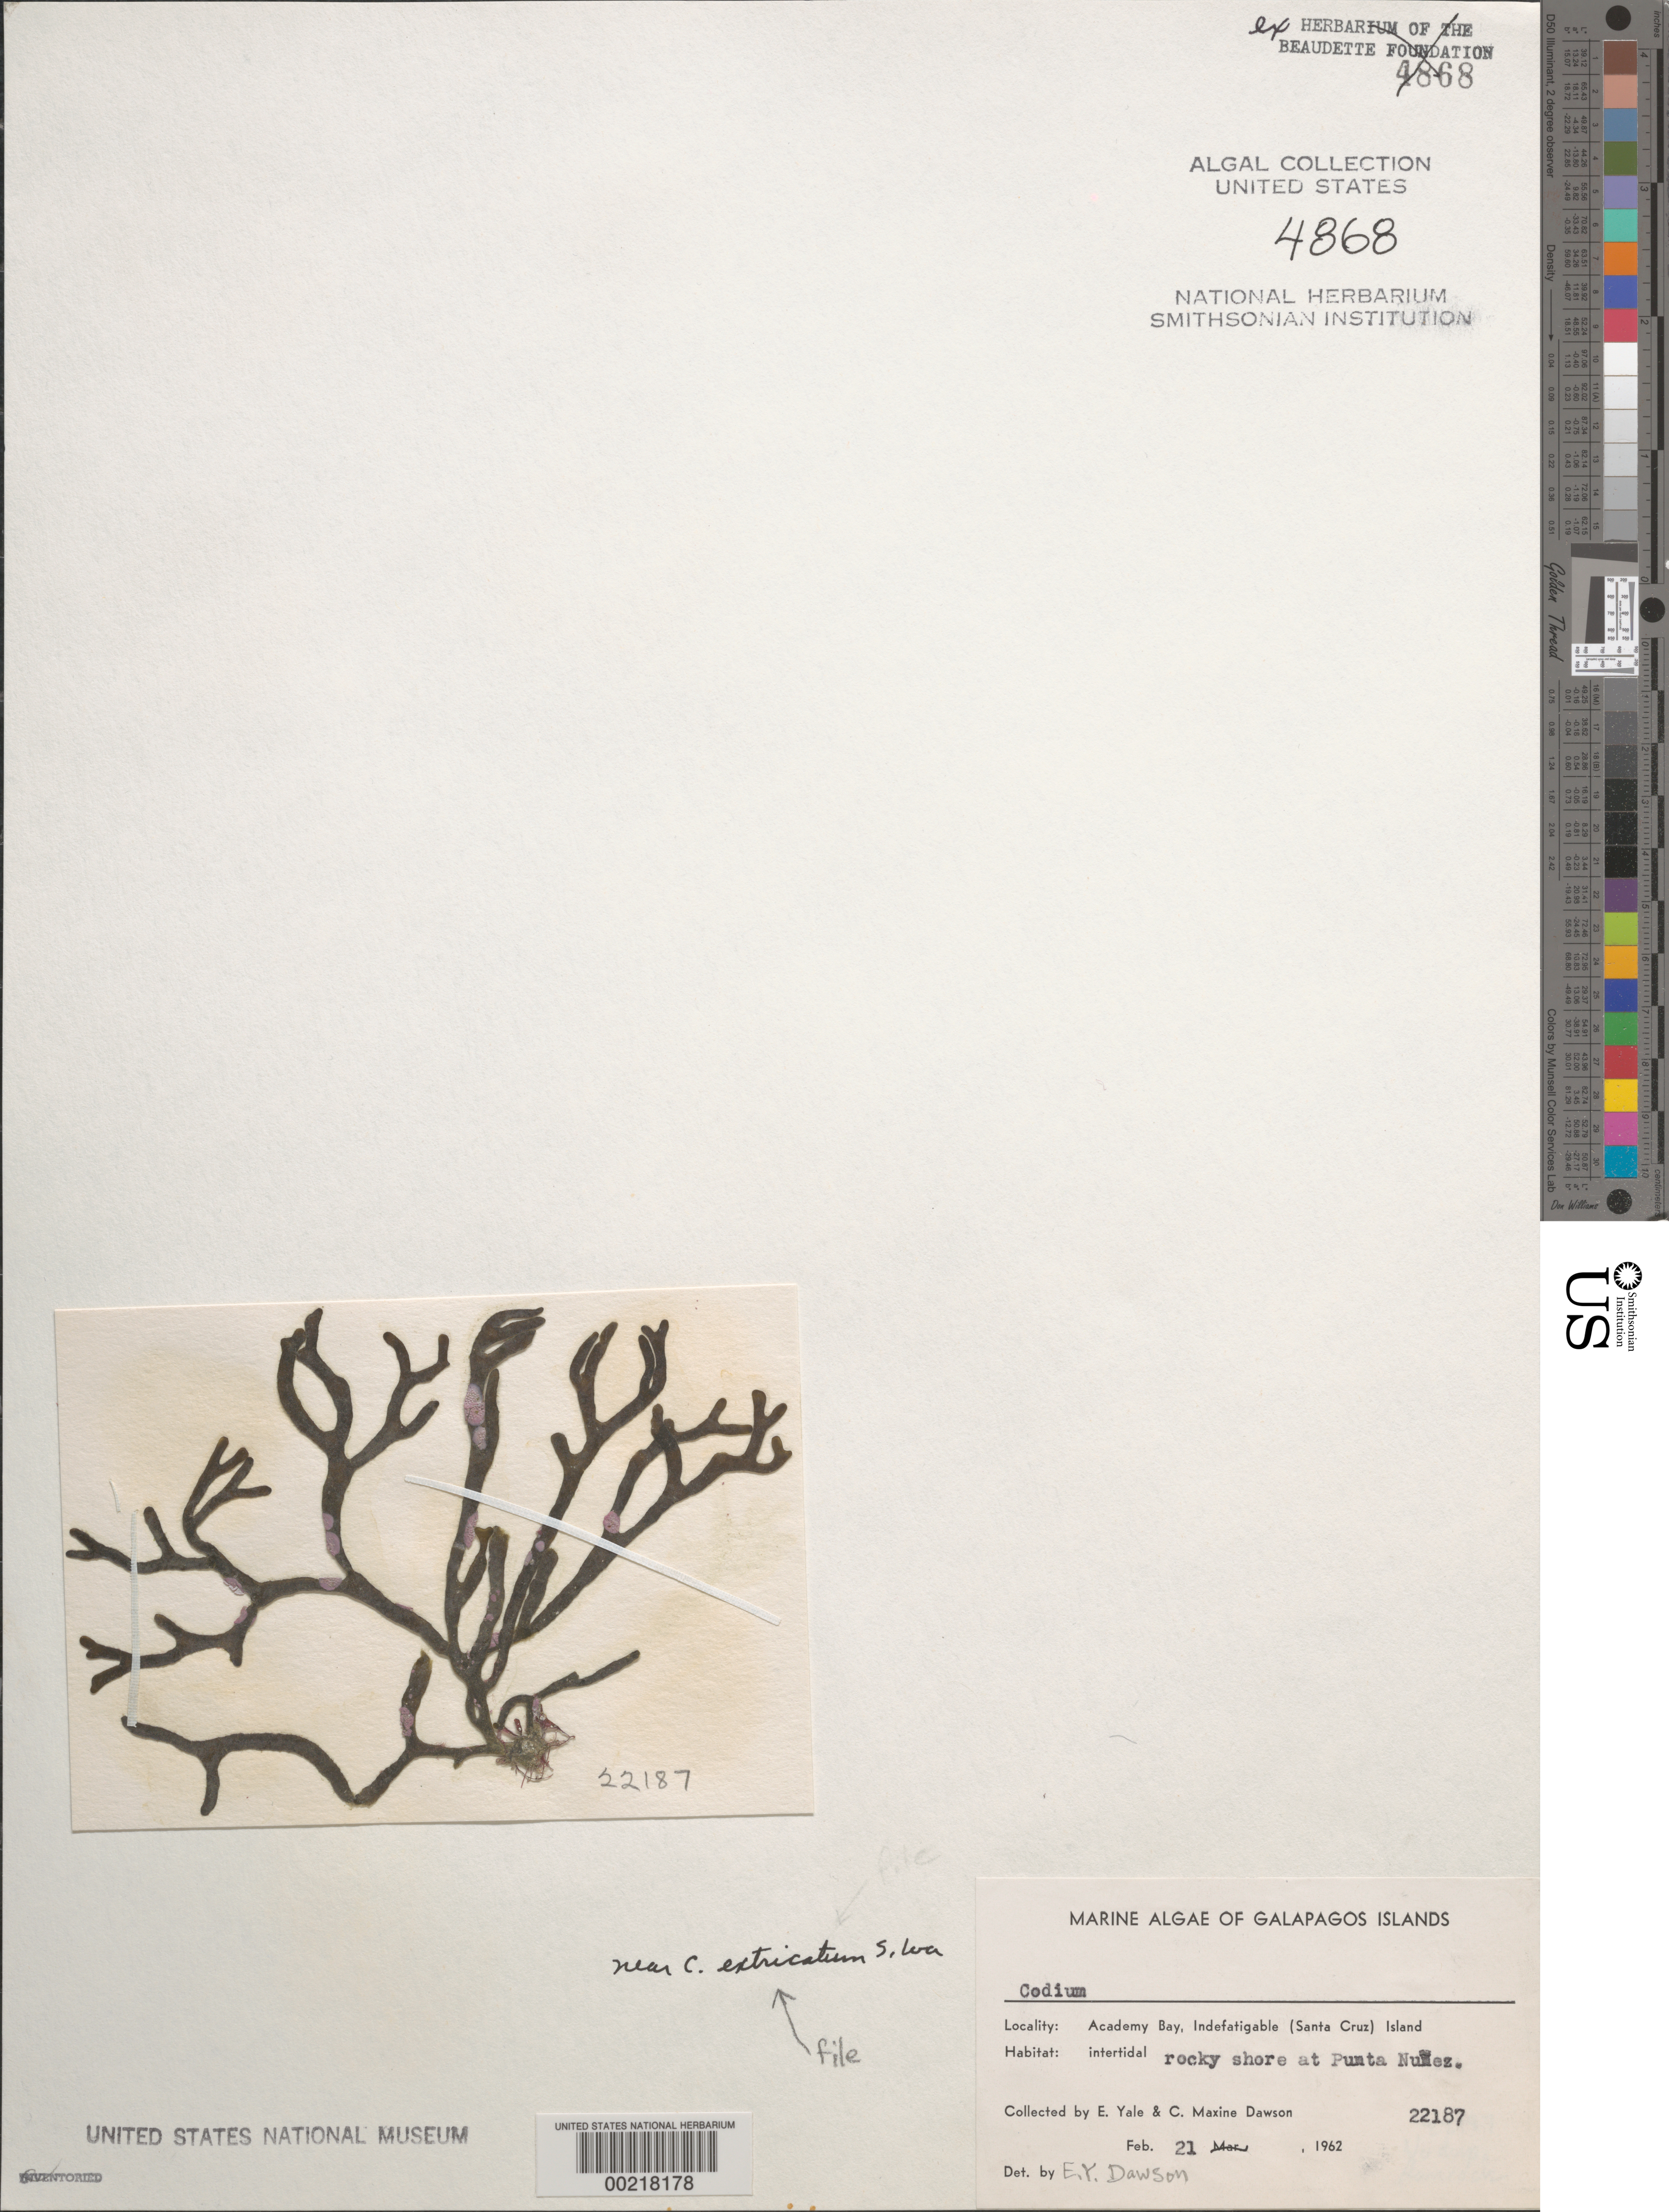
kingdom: Plantae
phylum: Chlorophyta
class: Ulvophyceae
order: Bryopsidales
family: Codiaceae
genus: Codium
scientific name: Codium extricatum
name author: P.C. Silva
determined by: Dawson, E. Y.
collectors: E. Y. Dawson & C. M. Dawson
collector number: EYD 22187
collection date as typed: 21 Feb 1962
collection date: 1962-02-21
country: Ecuador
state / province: Colón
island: Santa Cruz [Indefatigable, Chaves]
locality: Academy Bay, Punta Nunez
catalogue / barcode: US 4868